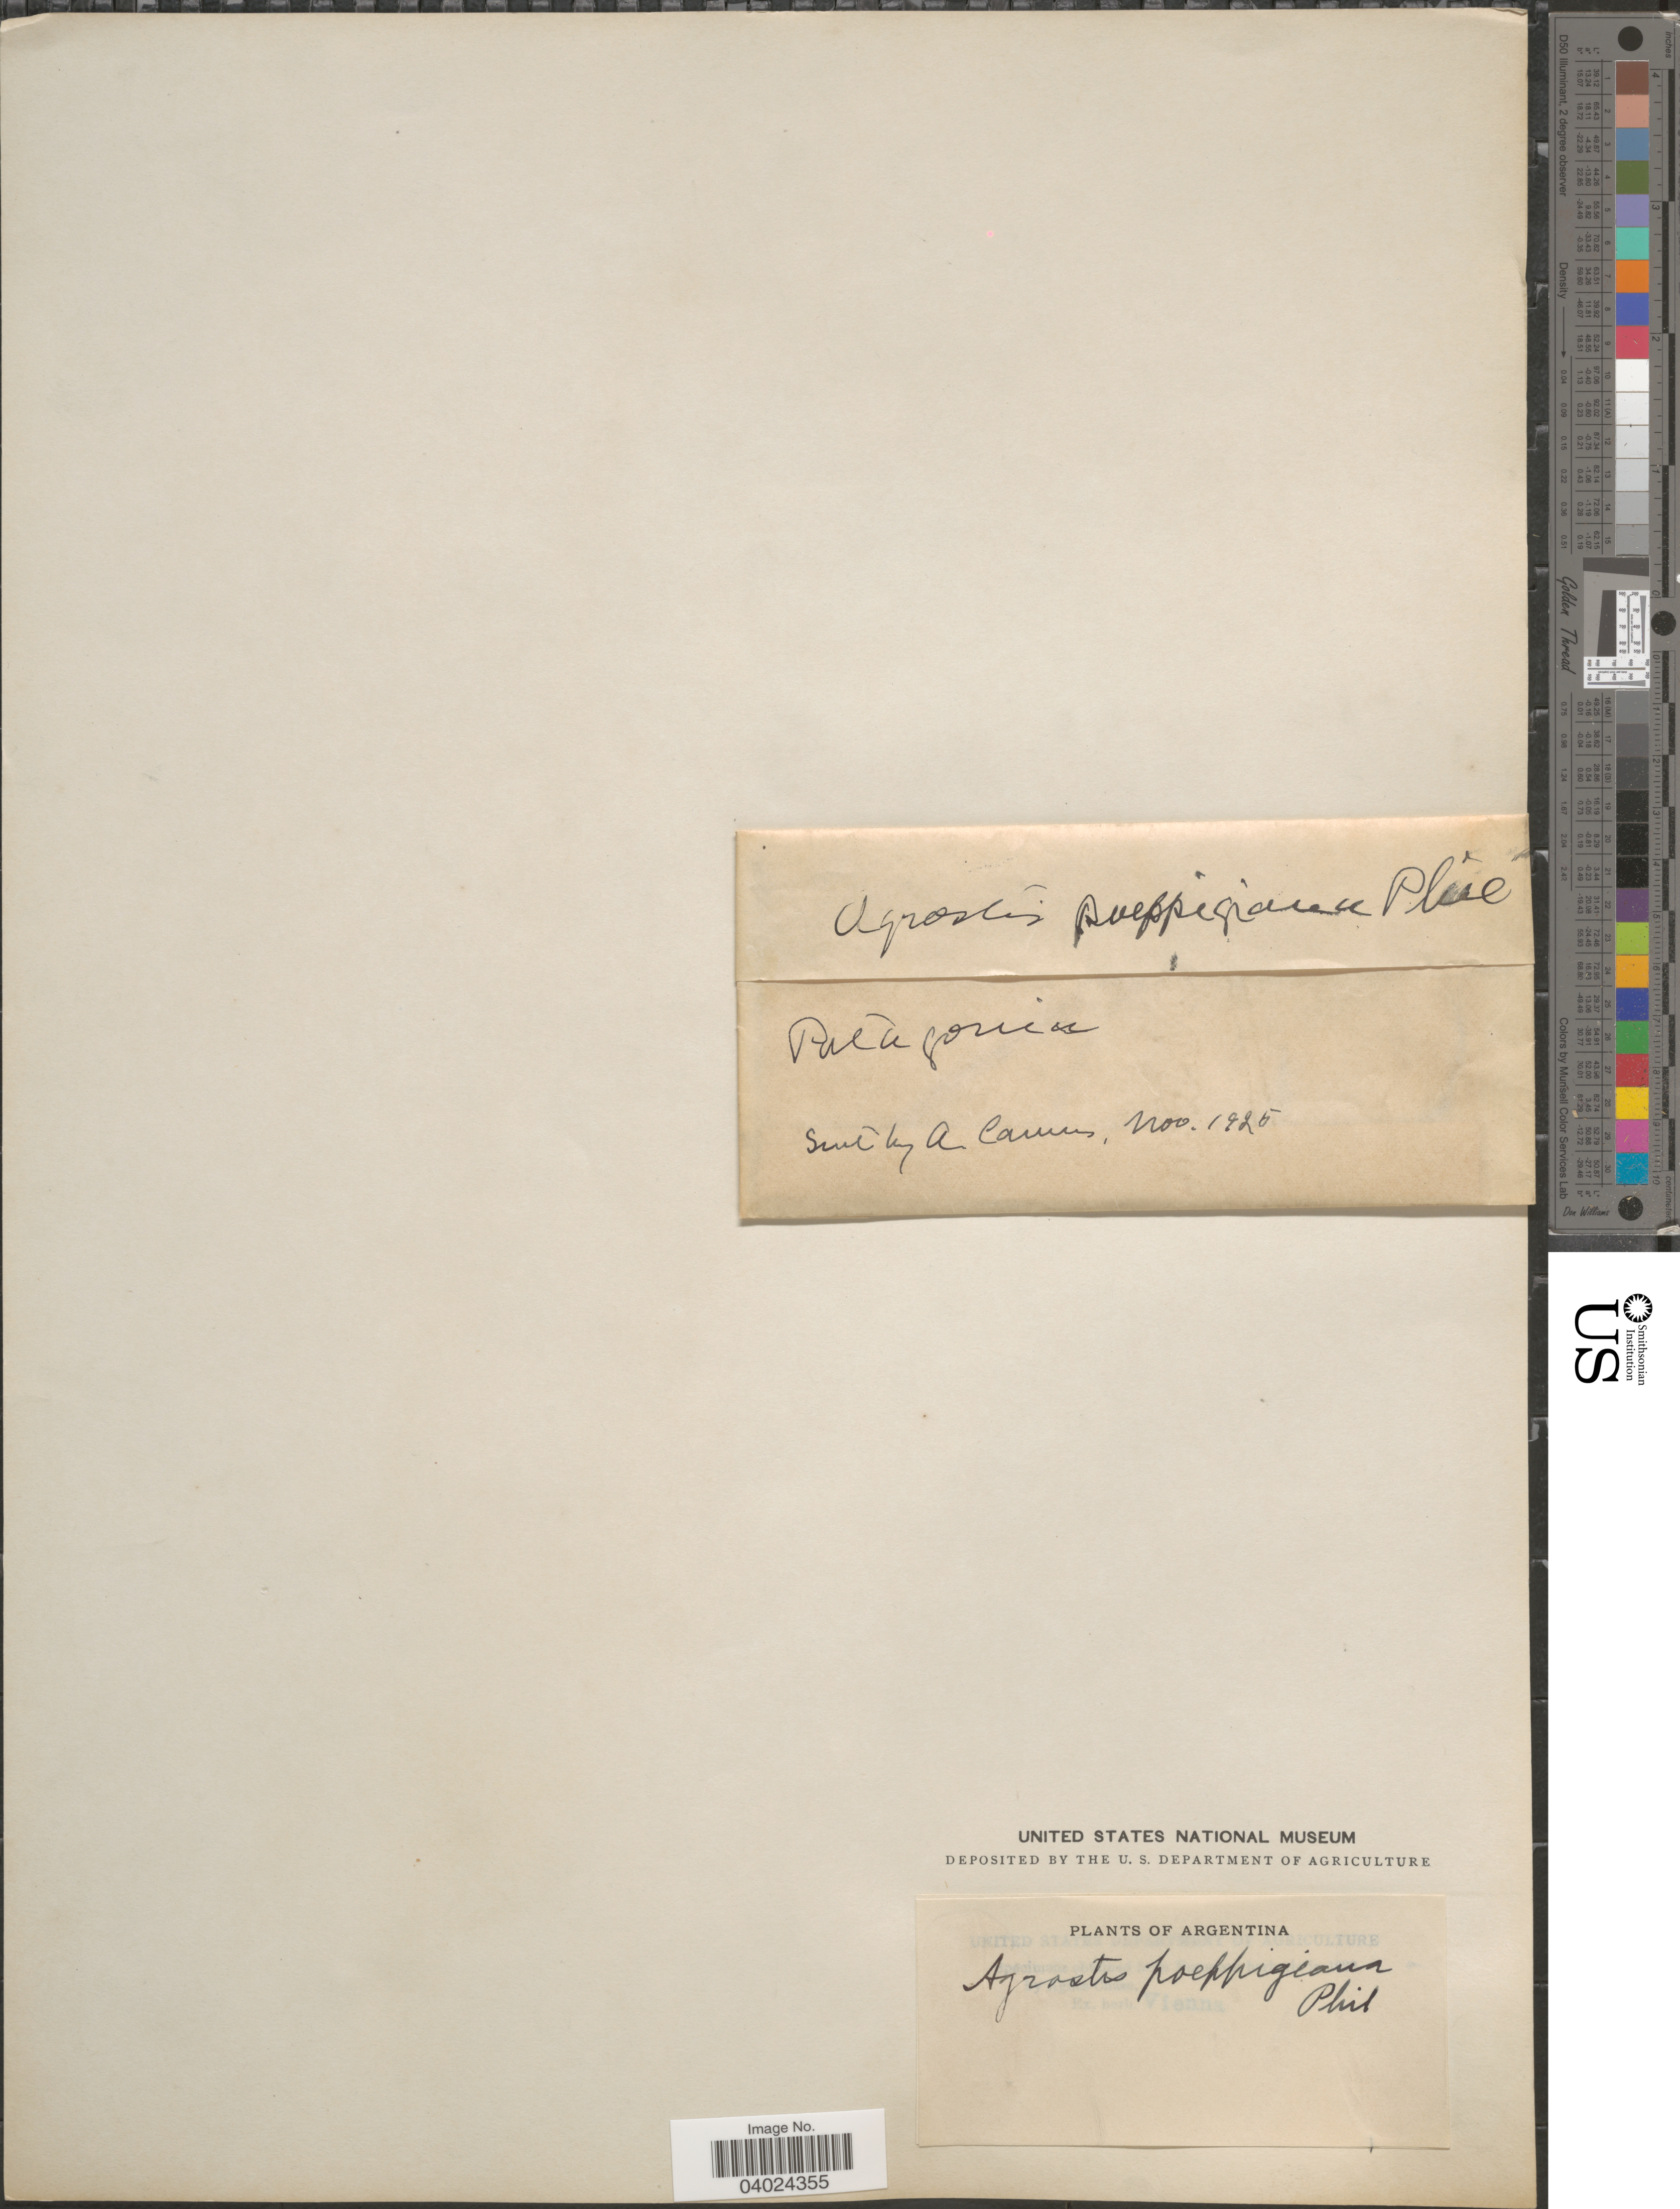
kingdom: Plantae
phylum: Tracheophyta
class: Liliopsida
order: Poales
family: Poaceae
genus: Agrostis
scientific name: Agrostis leptotricha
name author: É. Desv.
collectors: S. Camus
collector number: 1925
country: Argentina